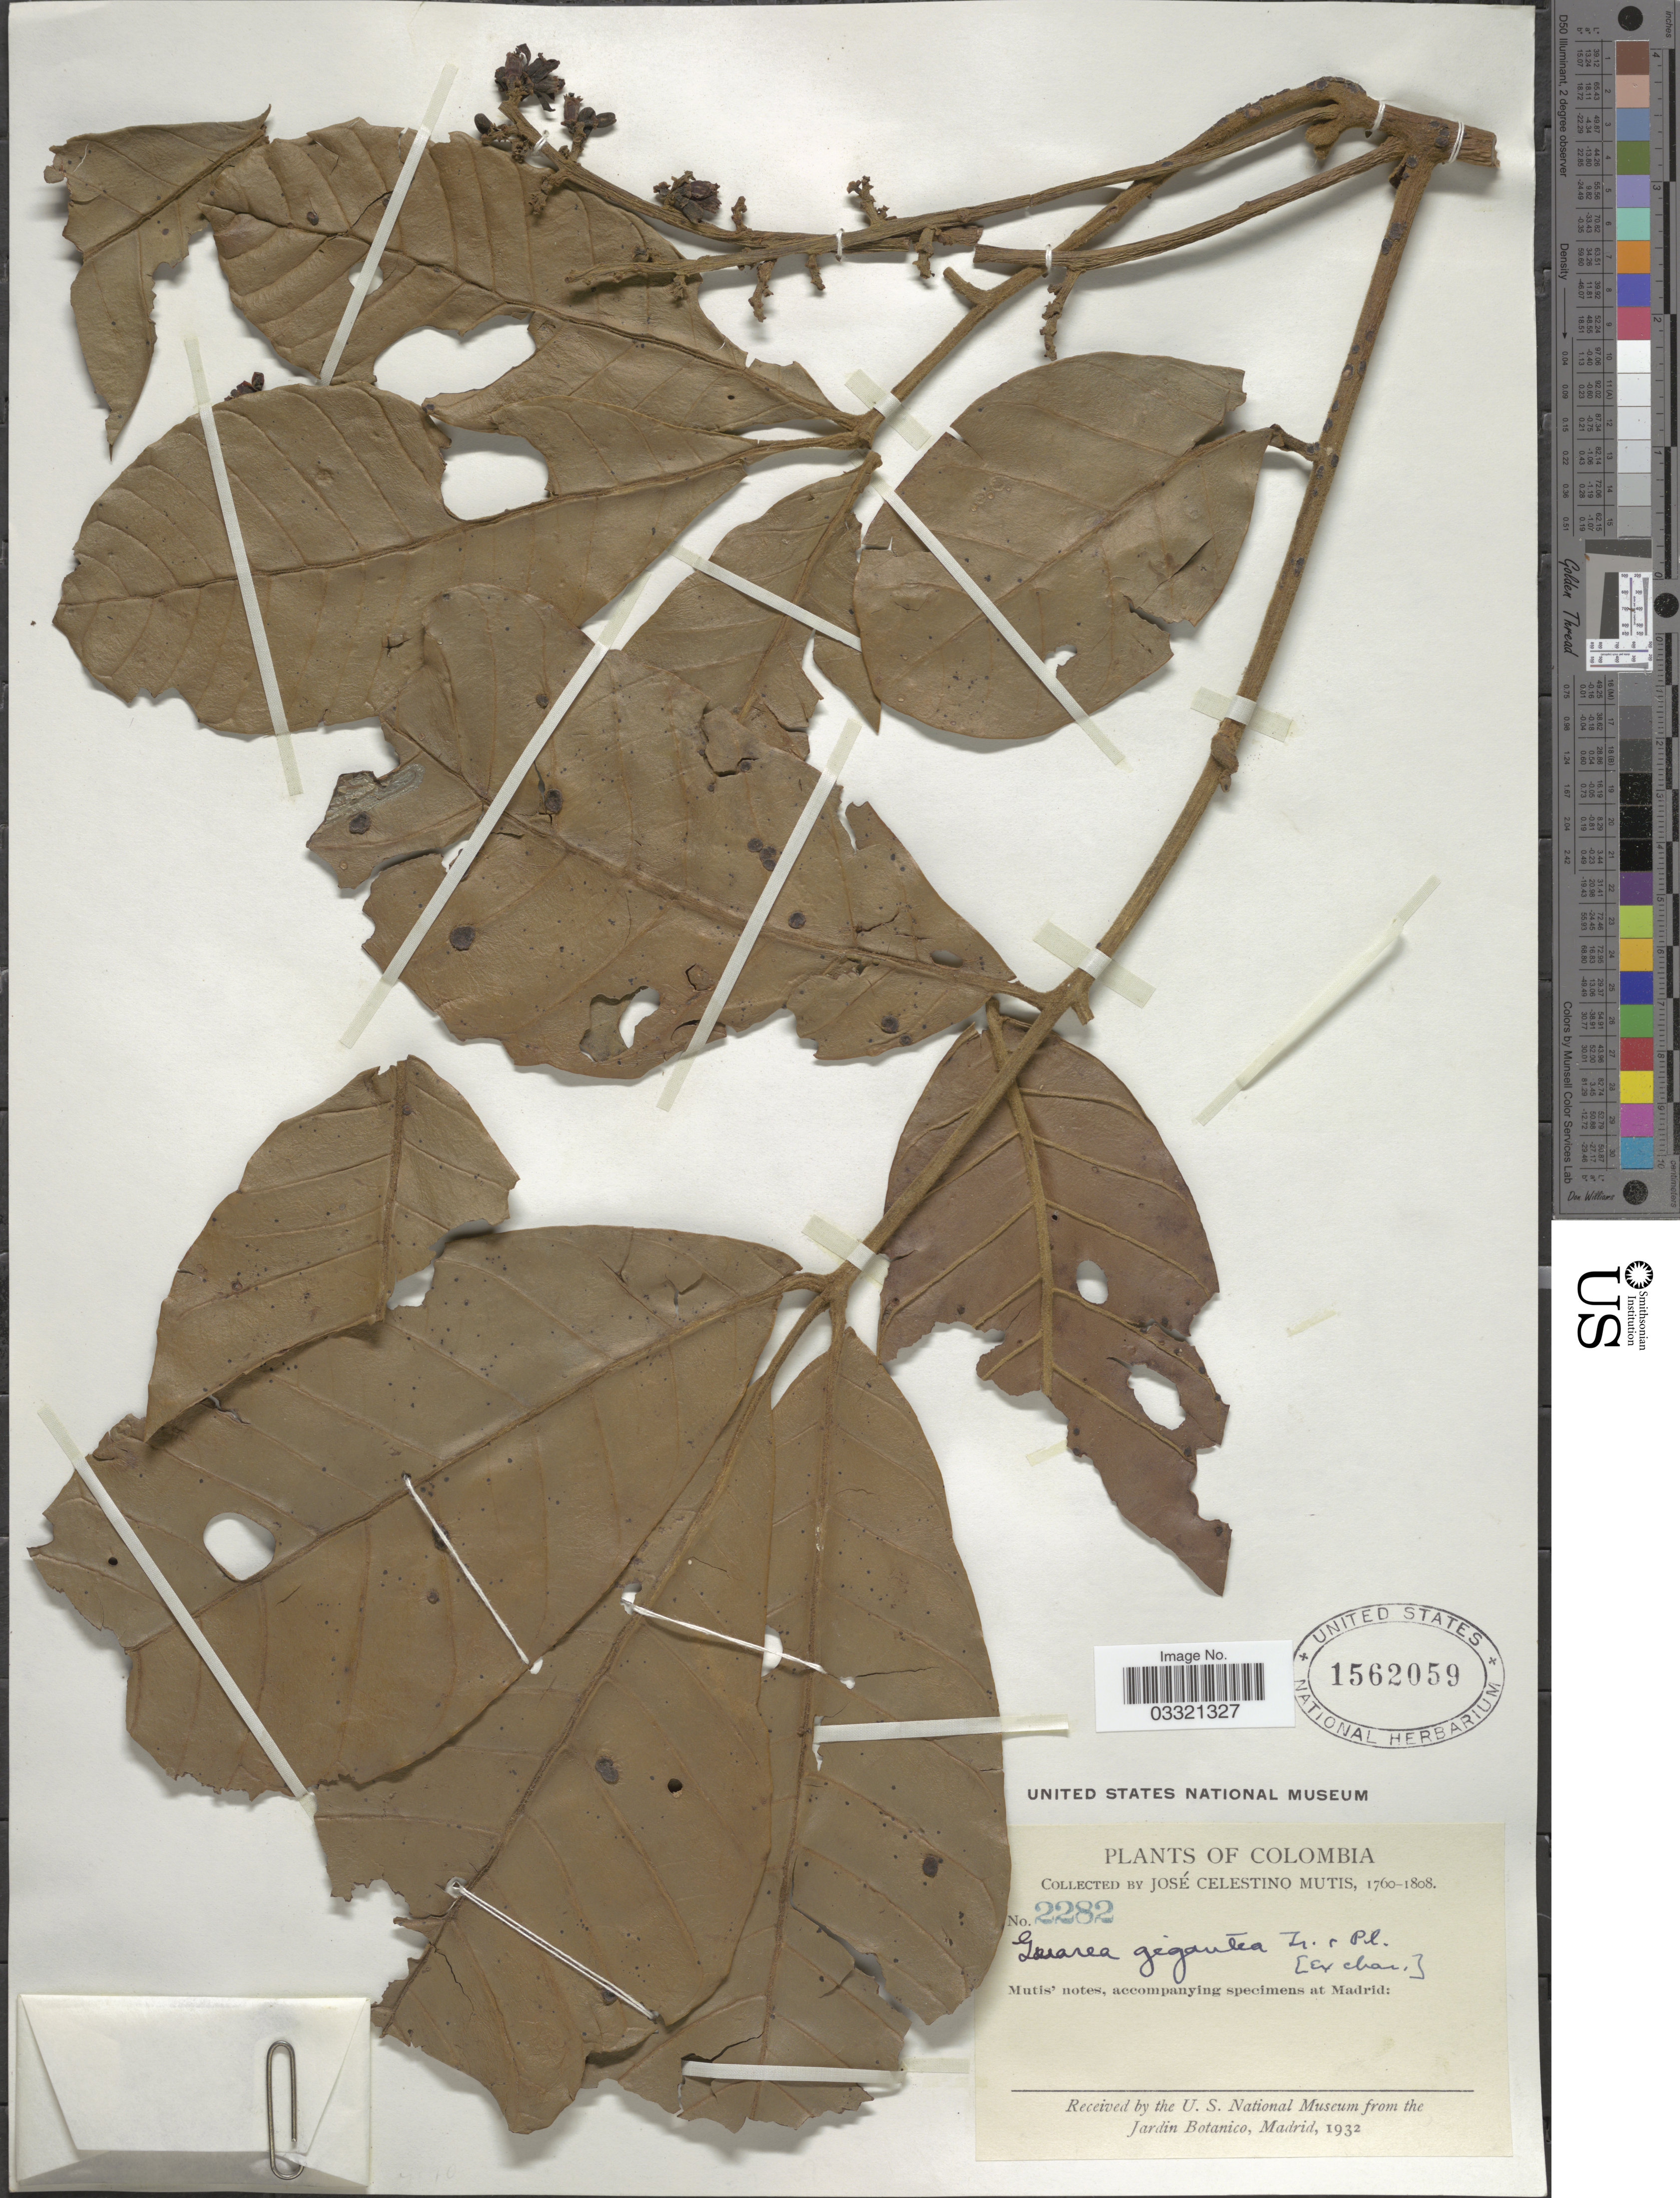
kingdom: Plantae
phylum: Tracheophyta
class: Magnoliopsida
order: Sapindales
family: Meliaceae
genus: Guarea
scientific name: Guarea grandifolia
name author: DC.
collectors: J. C. B. Mutis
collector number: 2282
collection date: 1760/1808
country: Colombia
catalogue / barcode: US 1562059